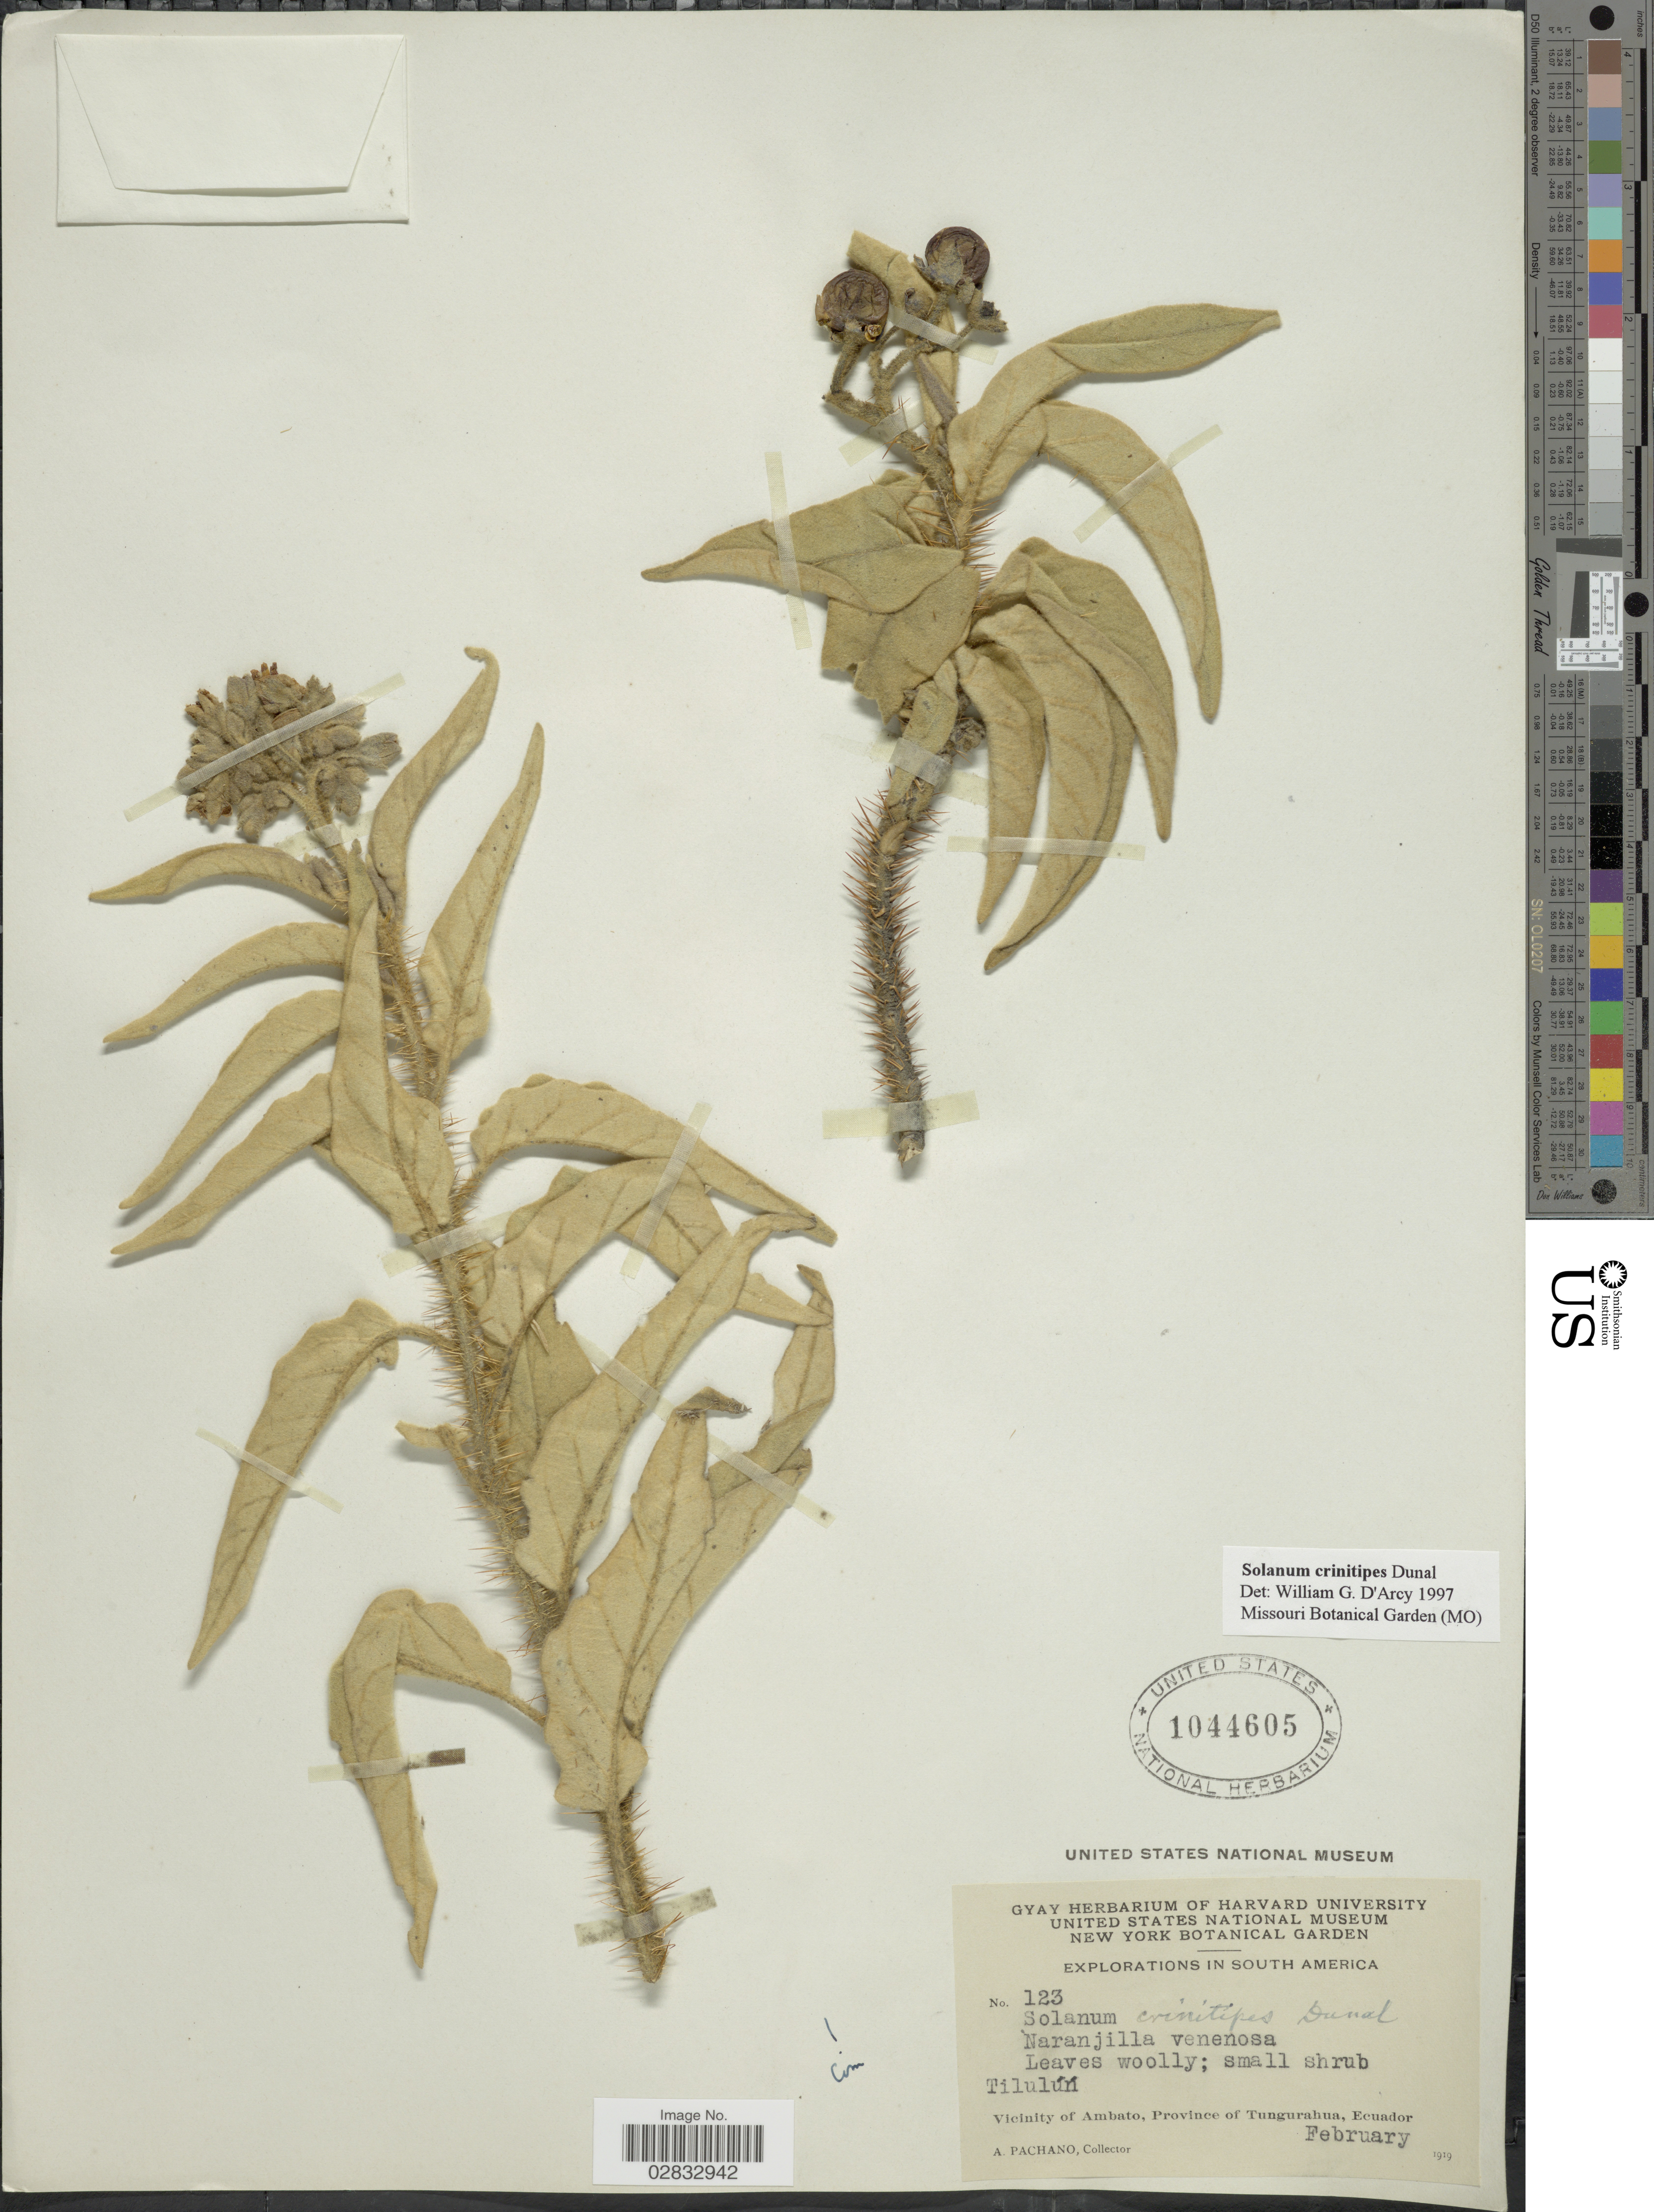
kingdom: Plantae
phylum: Tracheophyta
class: Magnoliopsida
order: Solanales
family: Solanaceae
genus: Solanum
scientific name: Solanum crinitipes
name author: Dunal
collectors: A. Pachano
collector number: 123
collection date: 1919-02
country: Ecuador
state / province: Tungurahua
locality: Tilulún. Vicinity of Ambato, Province of Tungurahua.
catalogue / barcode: US 1044605